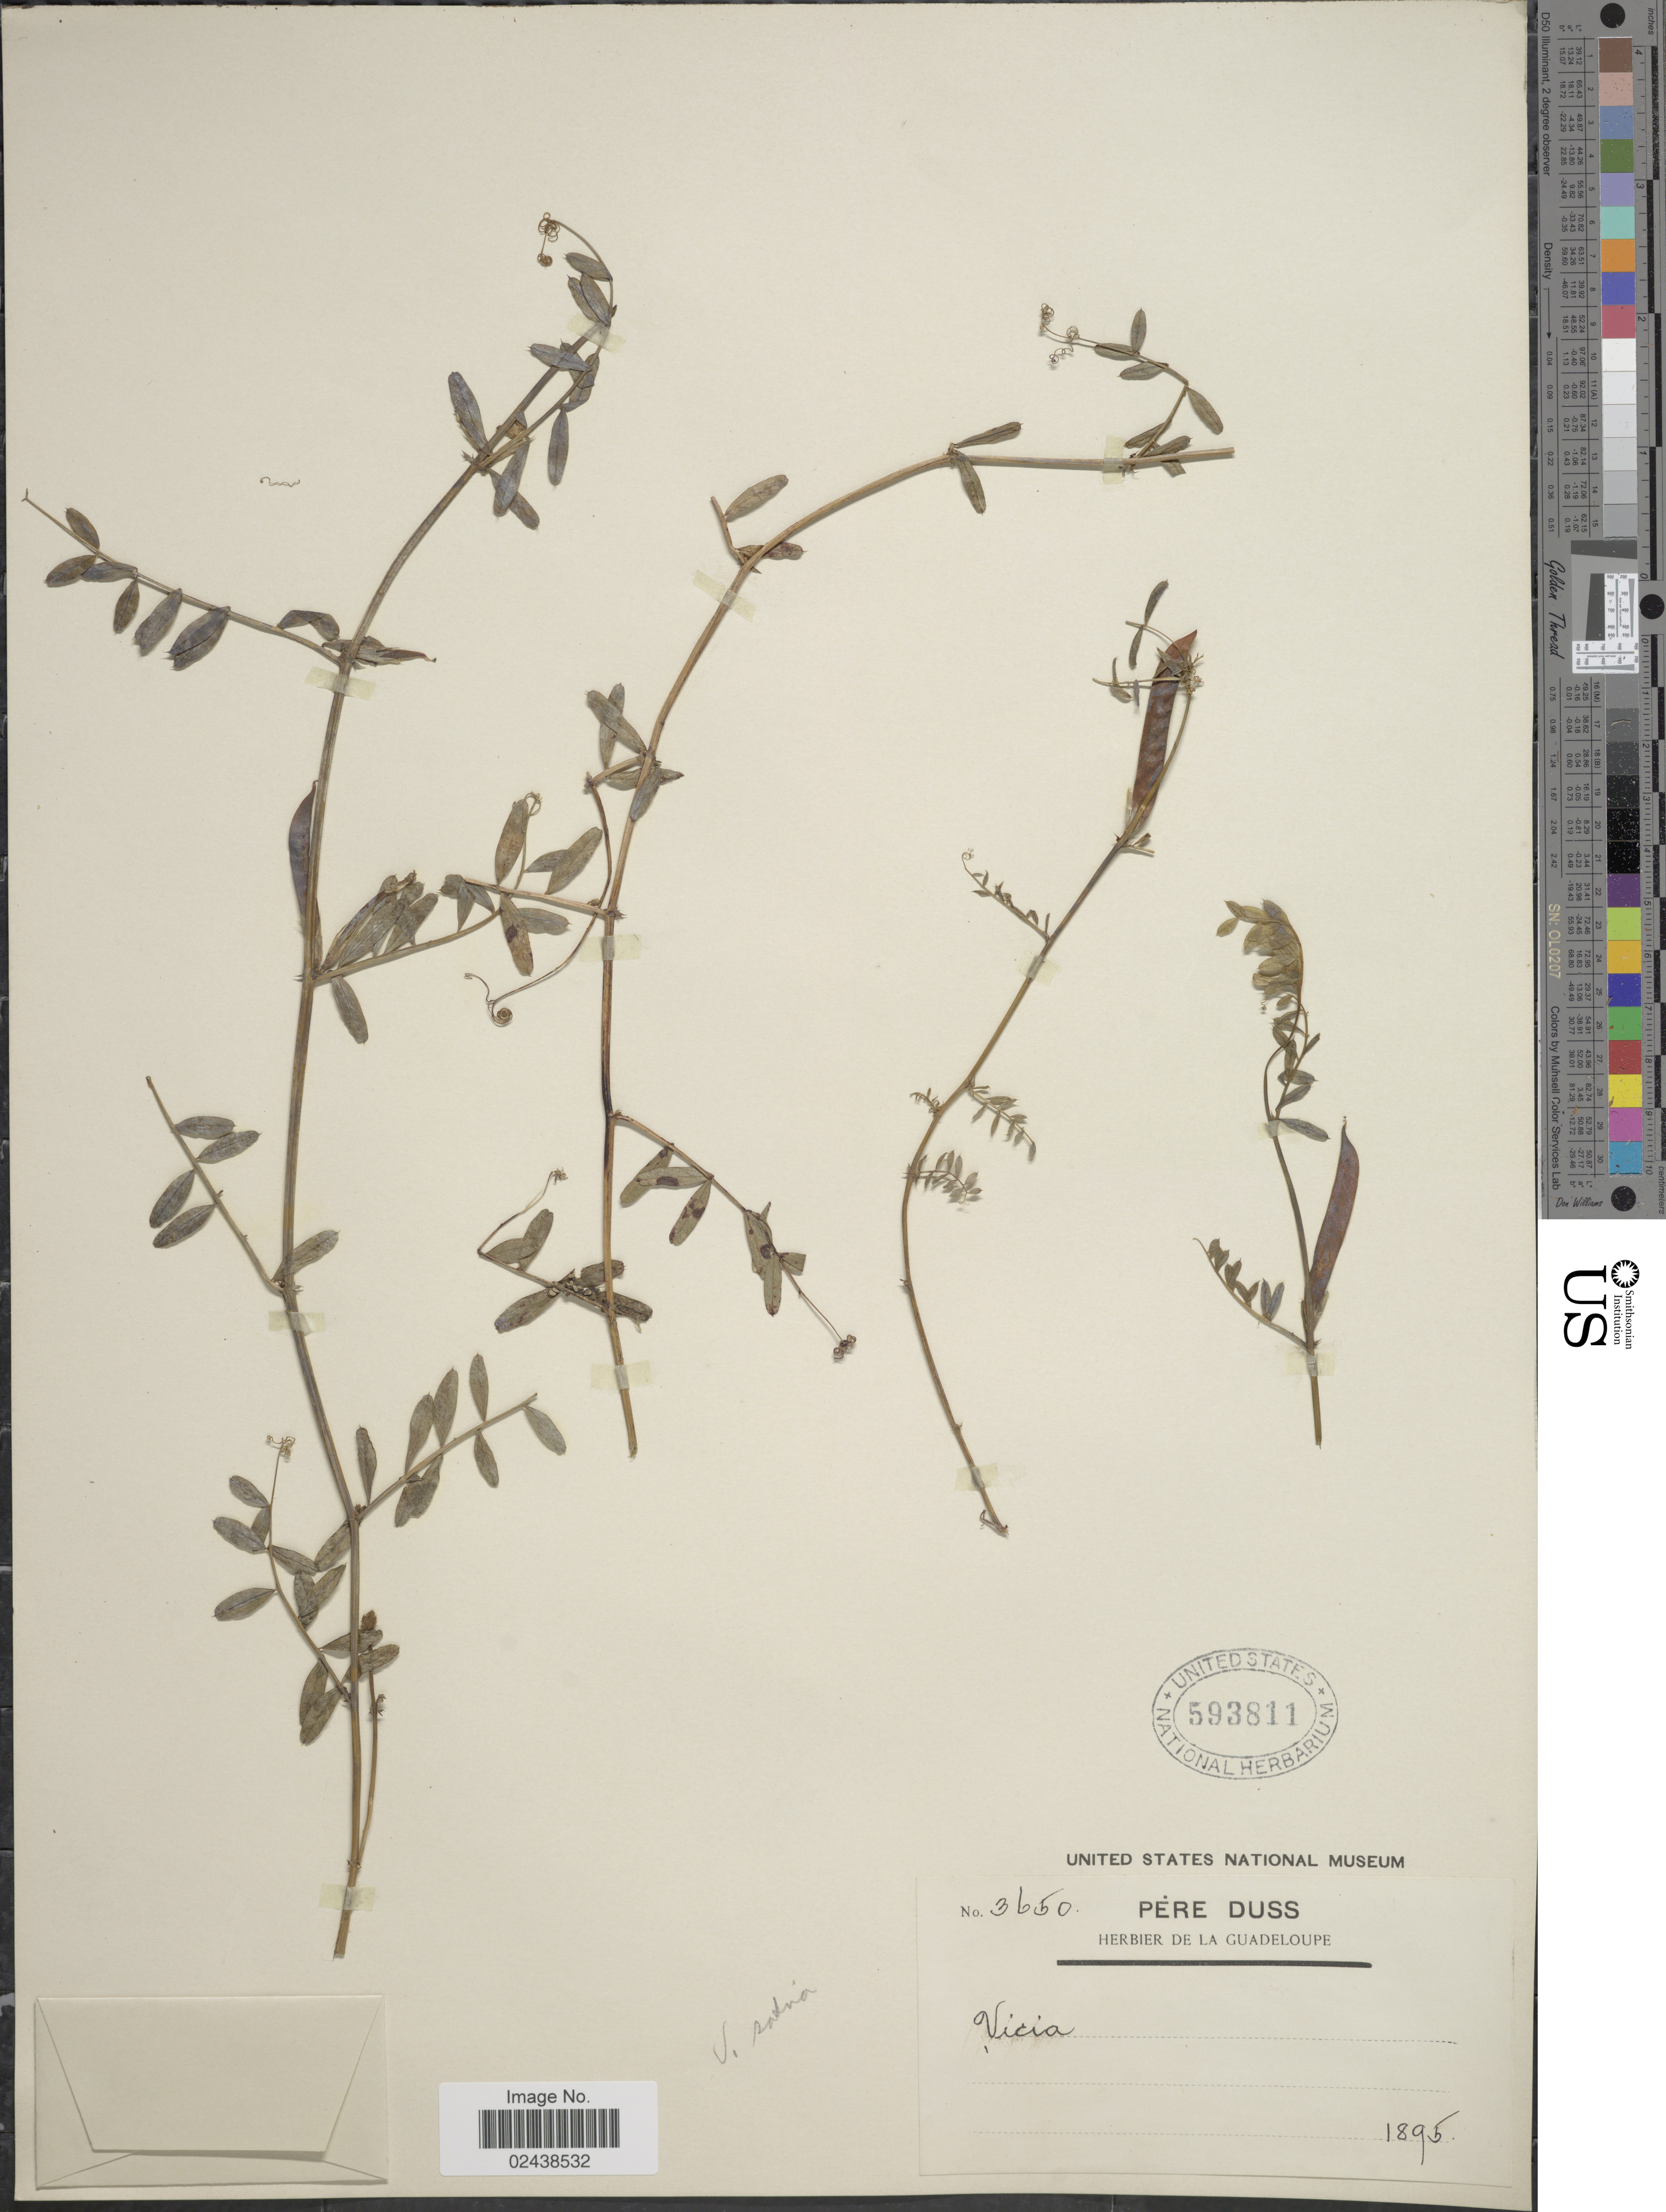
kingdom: Plantae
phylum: Tracheophyta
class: Magnoliopsida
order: Fabales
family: Fabaceae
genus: Vicia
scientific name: Vicia sativa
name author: L.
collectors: Père Duss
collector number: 3650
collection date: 1895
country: Guadeloupe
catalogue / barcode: US 593811